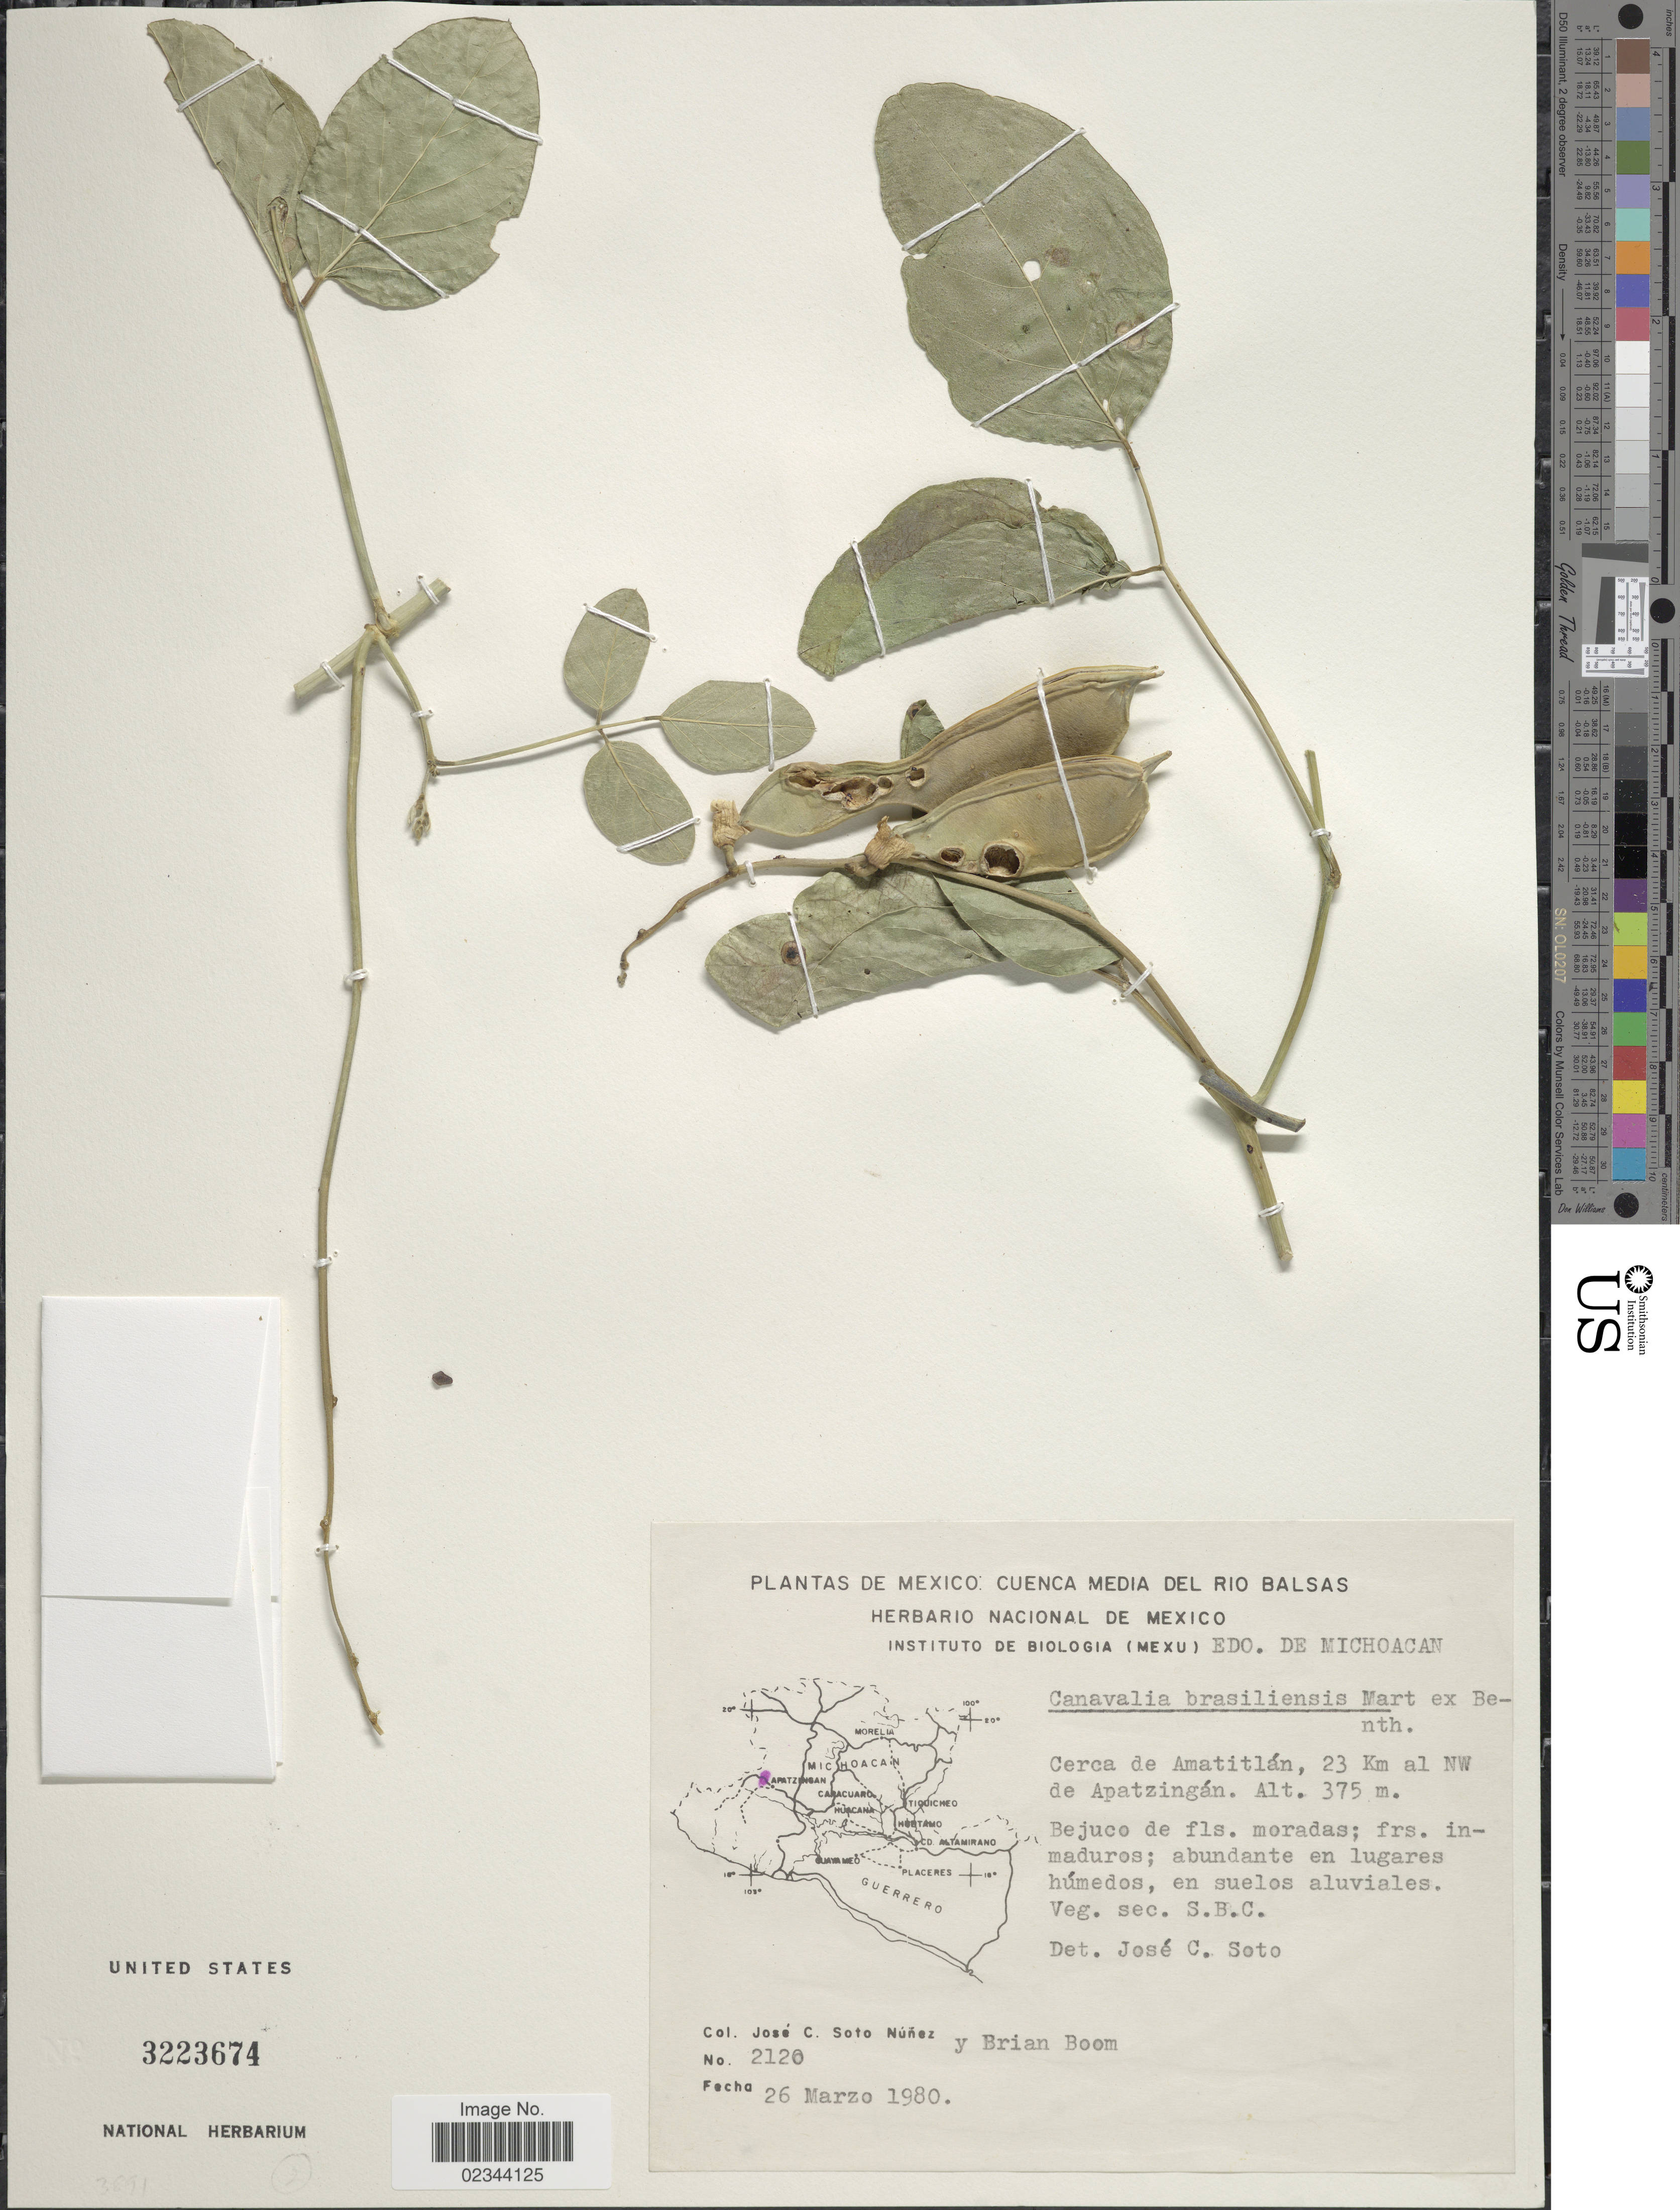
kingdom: Plantae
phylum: Tracheophyta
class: Magnoliopsida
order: Fabales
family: Fabaceae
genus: Canavalia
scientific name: Canavalia brasiliensis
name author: Mart. ex Benth.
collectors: J. Soto & B. M. Boom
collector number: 2120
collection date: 1980-03-26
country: Mexico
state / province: Michoacán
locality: Cerca de Amatitlan, 23 km al NW de Apatzingan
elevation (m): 375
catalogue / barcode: US 3223674